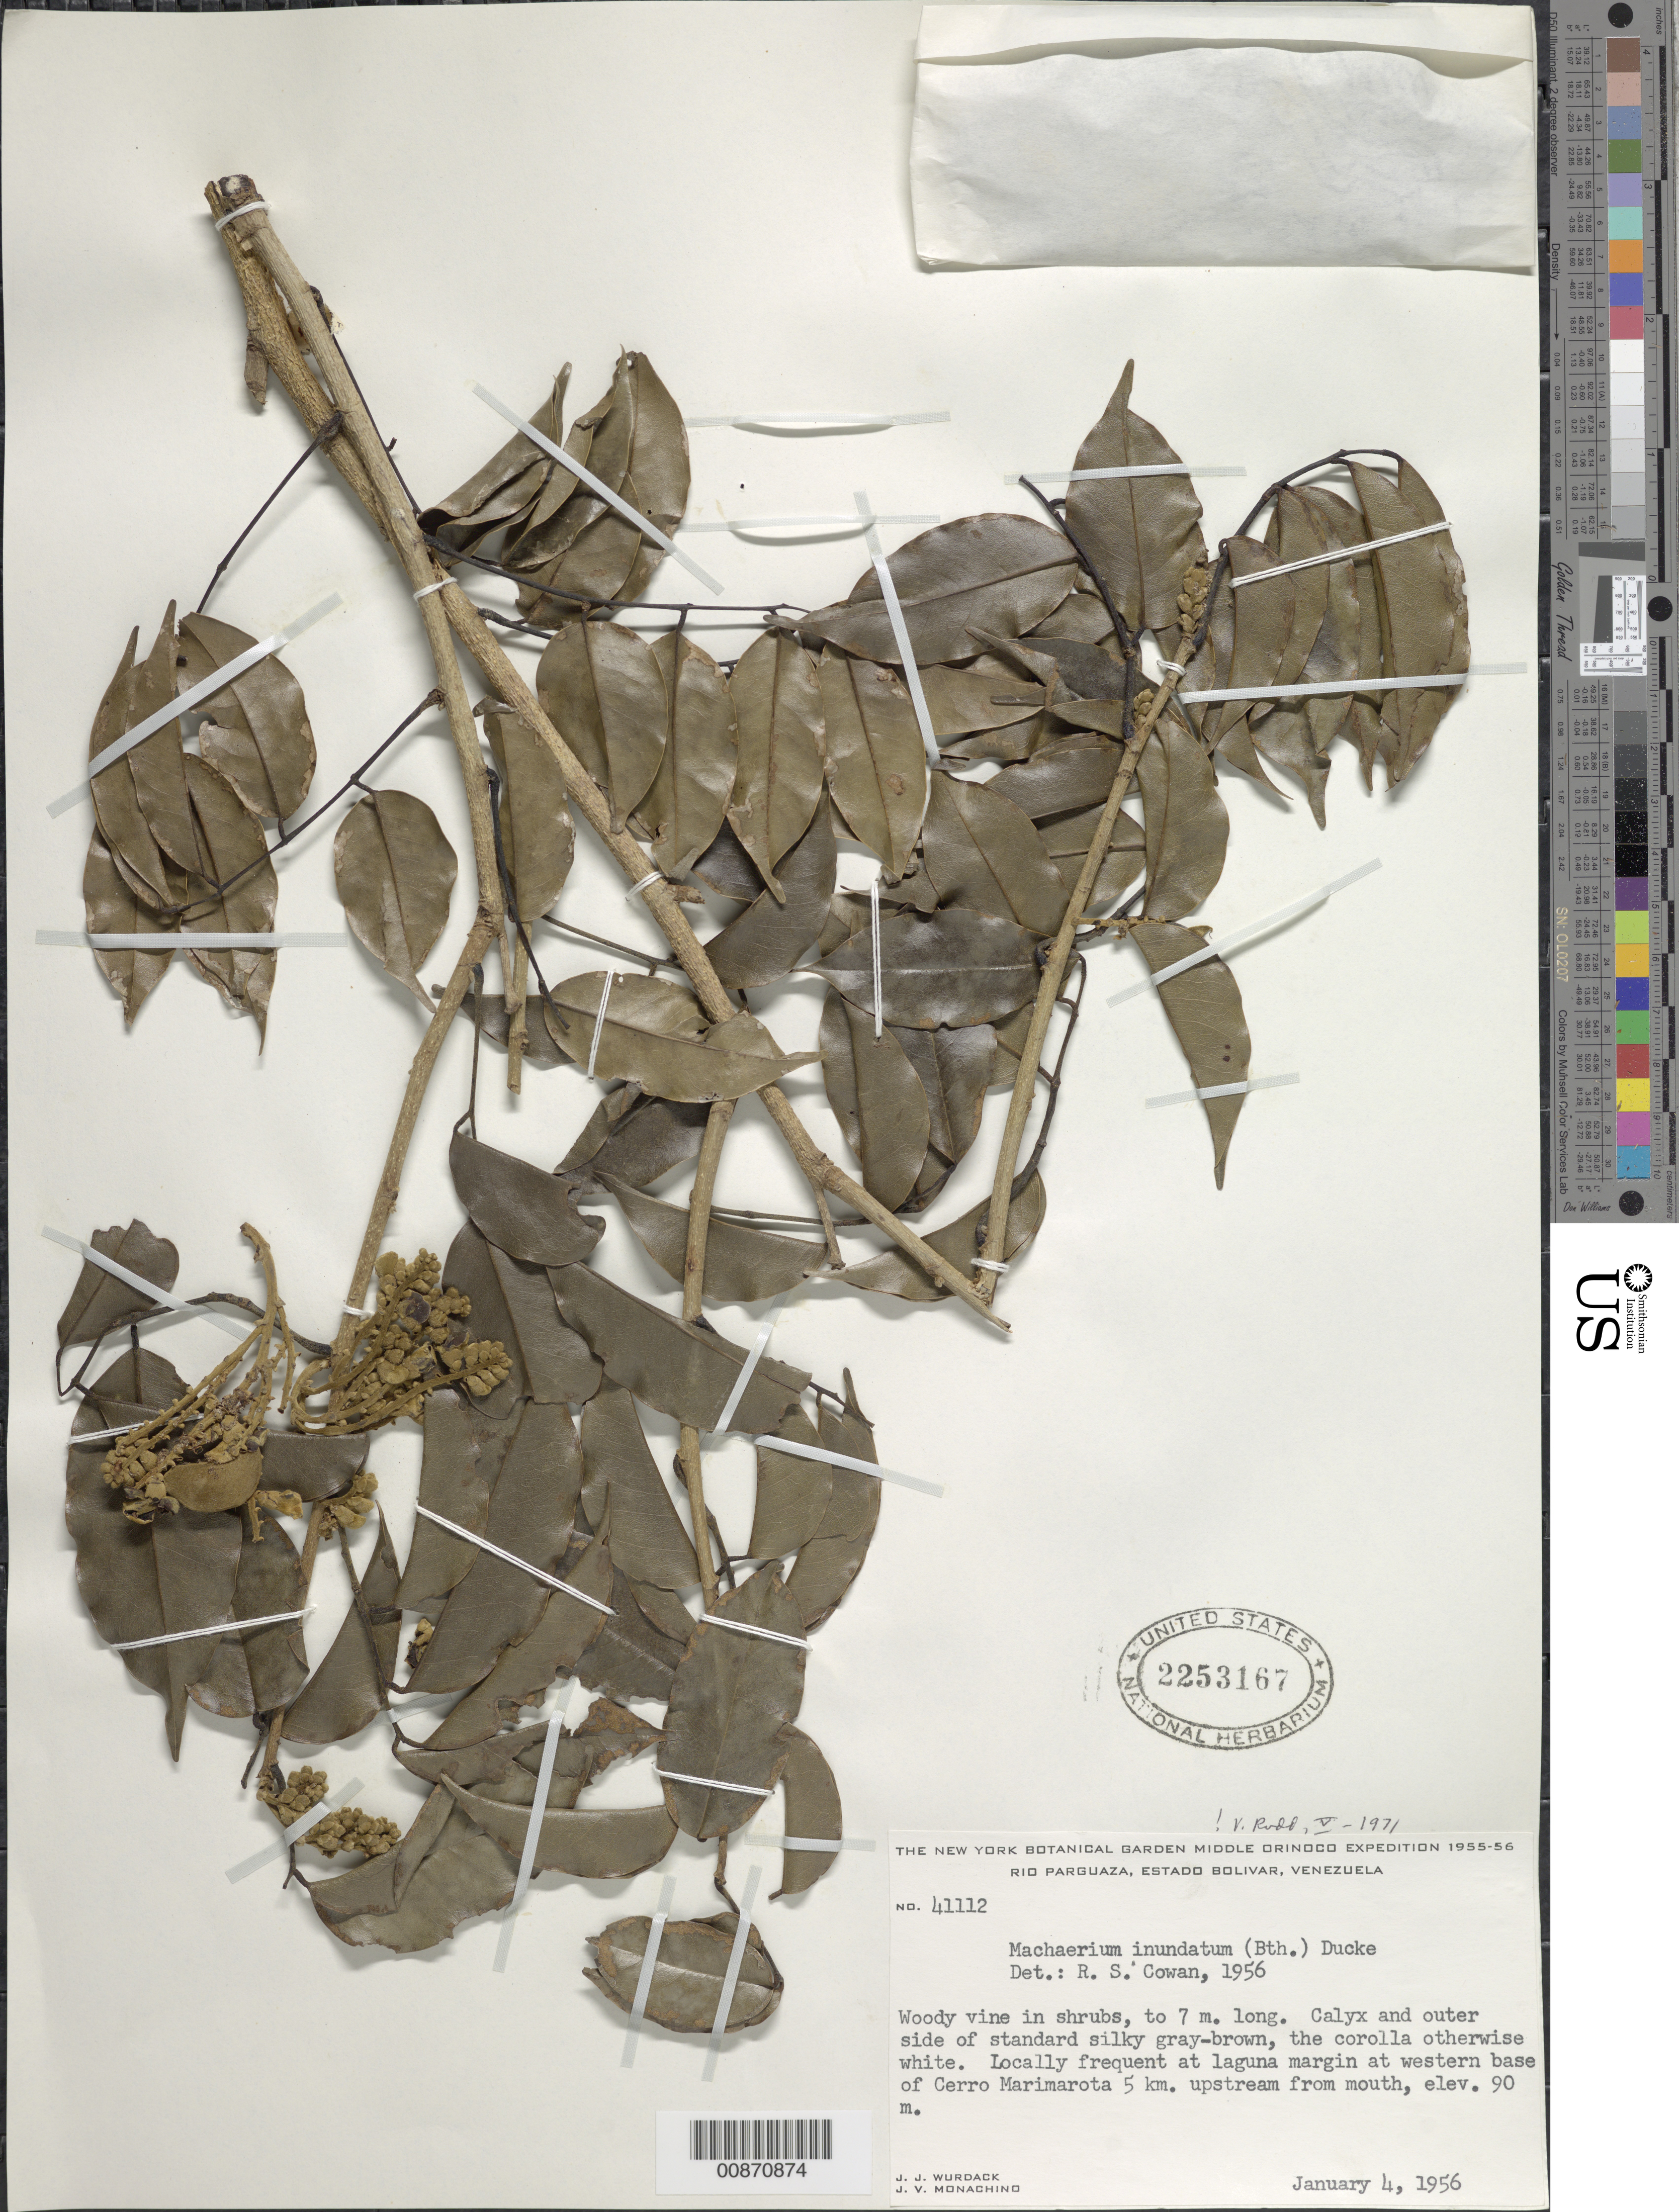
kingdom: Plantae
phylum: Tracheophyta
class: Magnoliopsida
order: Fabales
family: Fabaceae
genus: Machaerium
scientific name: Machaerium inundatum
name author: (Mart. ex Benth.) Ducke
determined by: Rudd, V. E.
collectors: J. J. Wurdack & J. V. Monachino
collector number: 41112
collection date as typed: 4-Jan-56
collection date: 1956-01-04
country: Venezuela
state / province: Bolívar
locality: Cerro Marimarota, W base; Río Paraguaza, 5 km upstream from mouth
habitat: Laguna margin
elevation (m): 90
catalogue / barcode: US 2253167